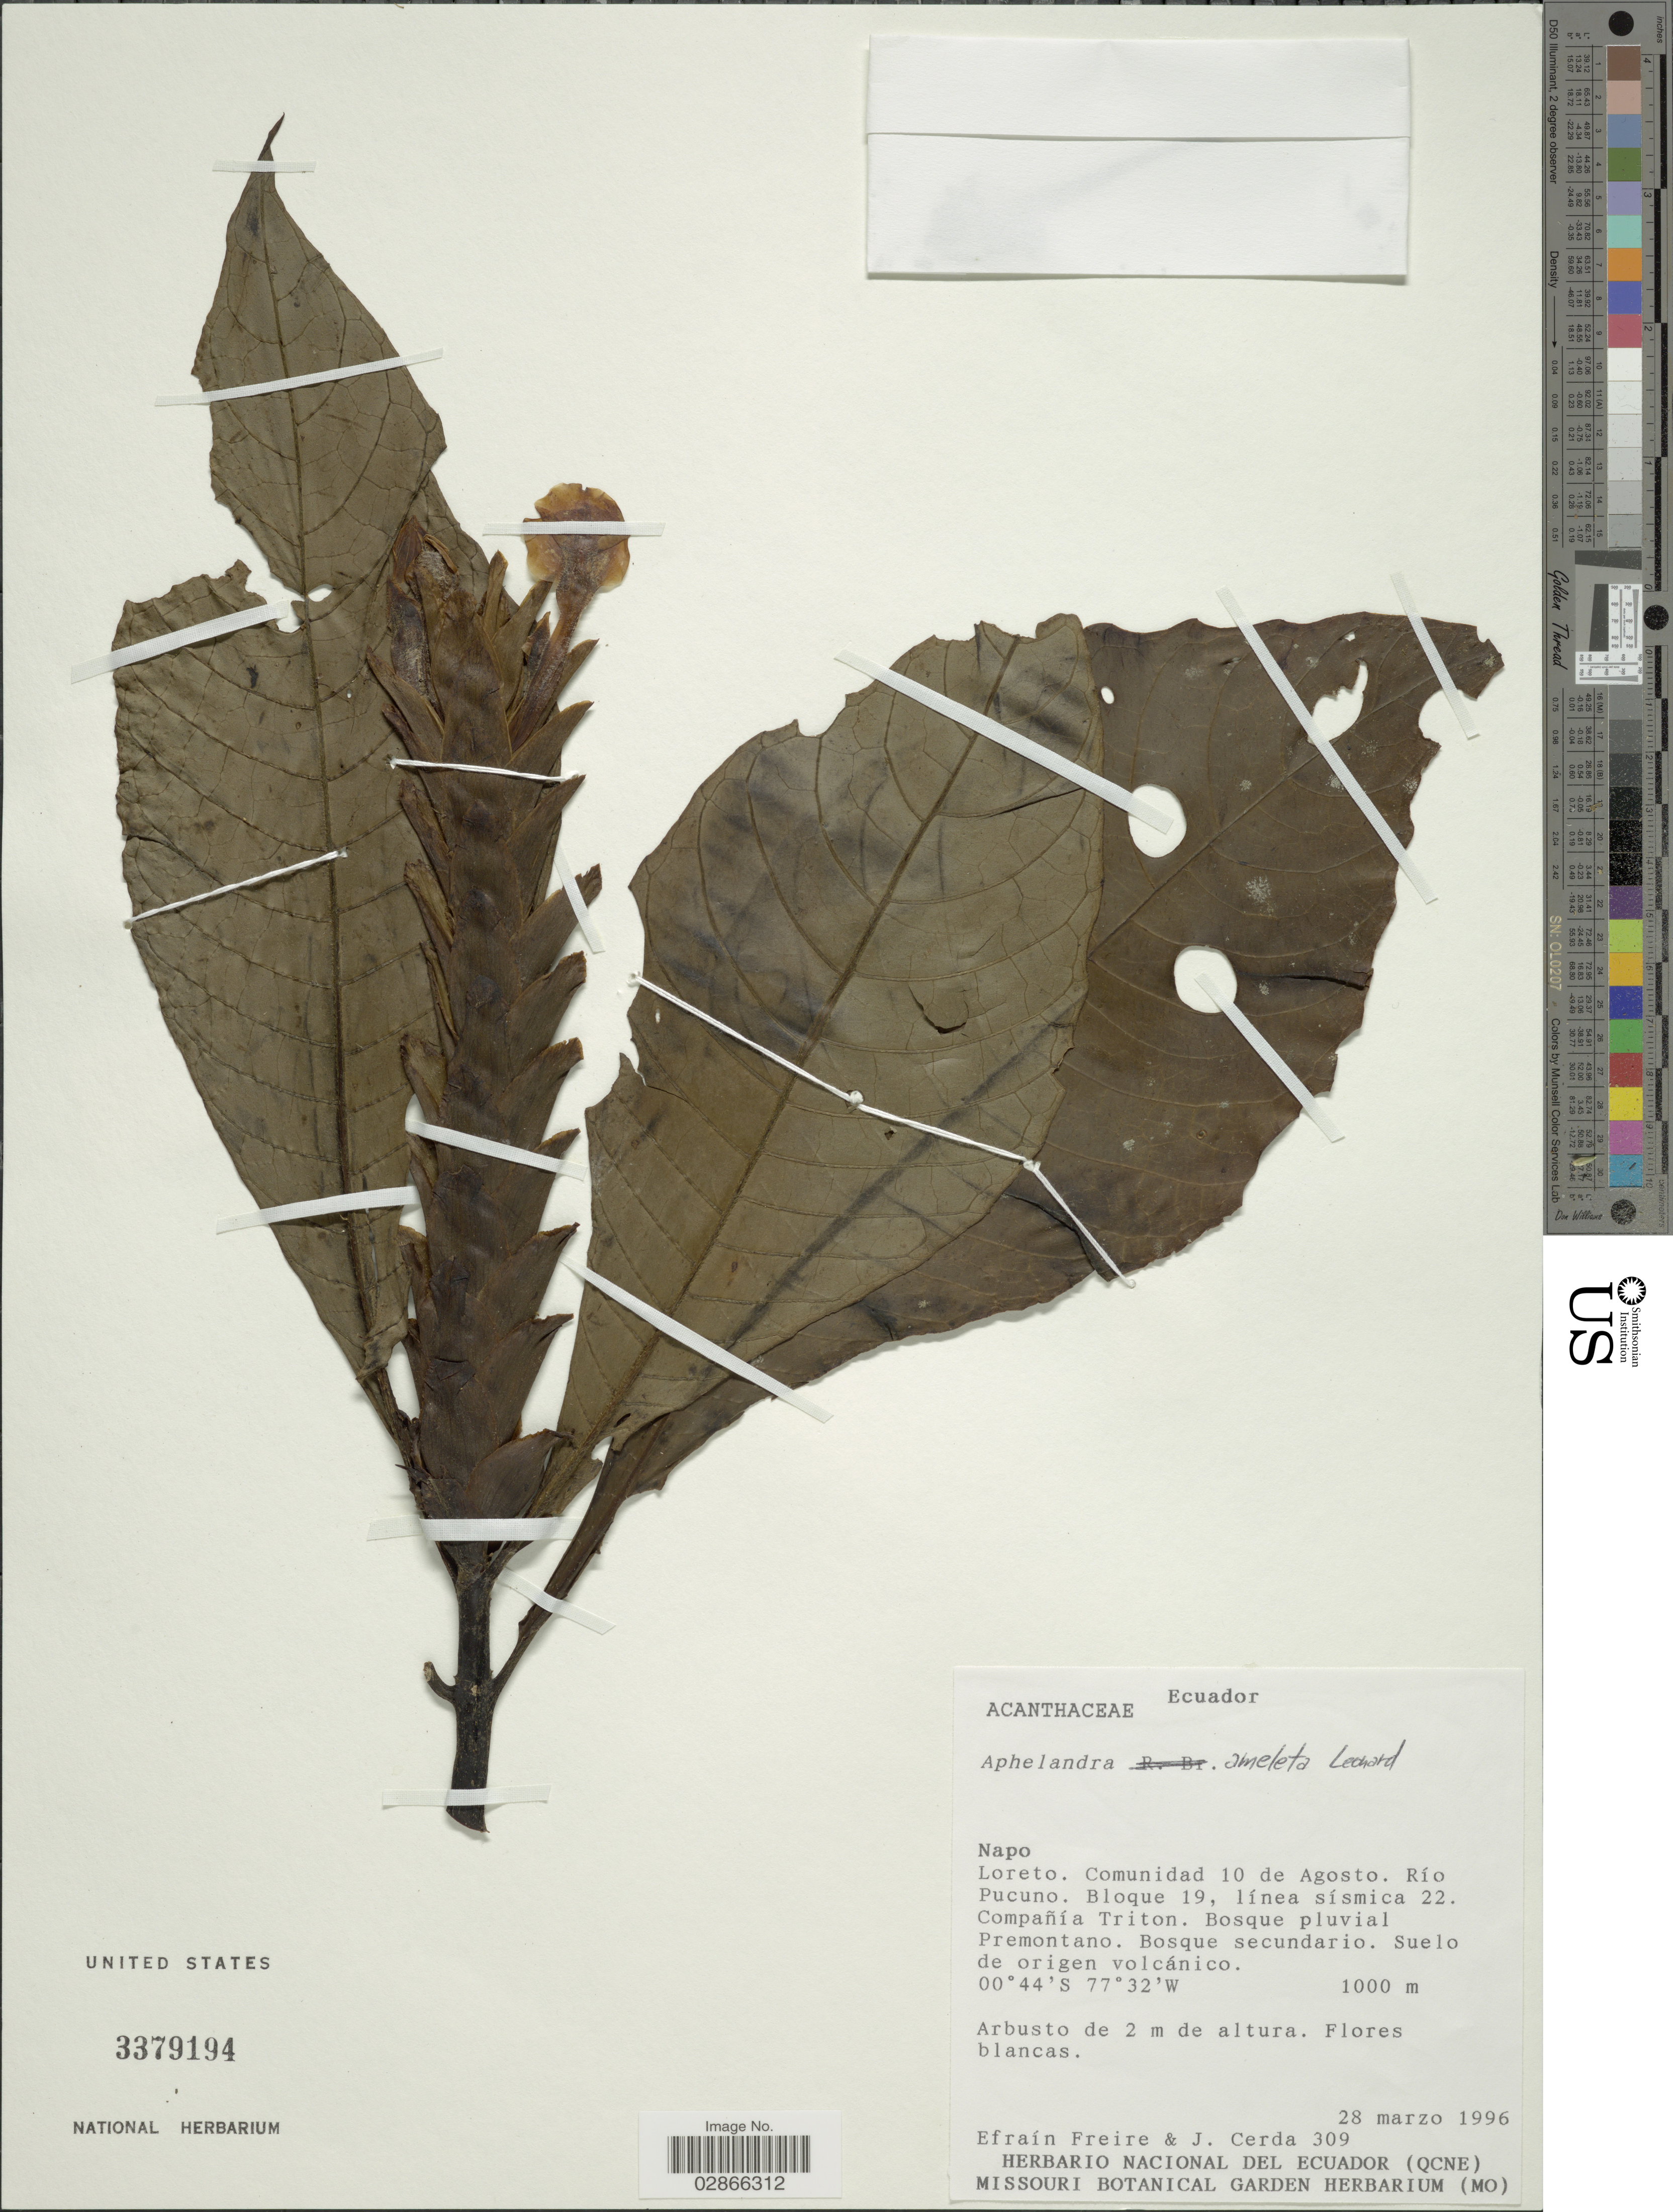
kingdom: Plantae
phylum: Tracheophyta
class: Magnoliopsida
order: Lamiales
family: Acanthaceae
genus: Aphelandra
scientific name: Aphelandra ameleta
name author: Leonard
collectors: E. Freire & J. Cerda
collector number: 309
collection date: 1996-03-28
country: Ecuador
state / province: Napo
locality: Loreto. Comunidad 10 de Agosto. Río Pucuno. Bloque 19, línea sísmica 22. Compañía Triton.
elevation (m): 1000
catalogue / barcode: US 3379194